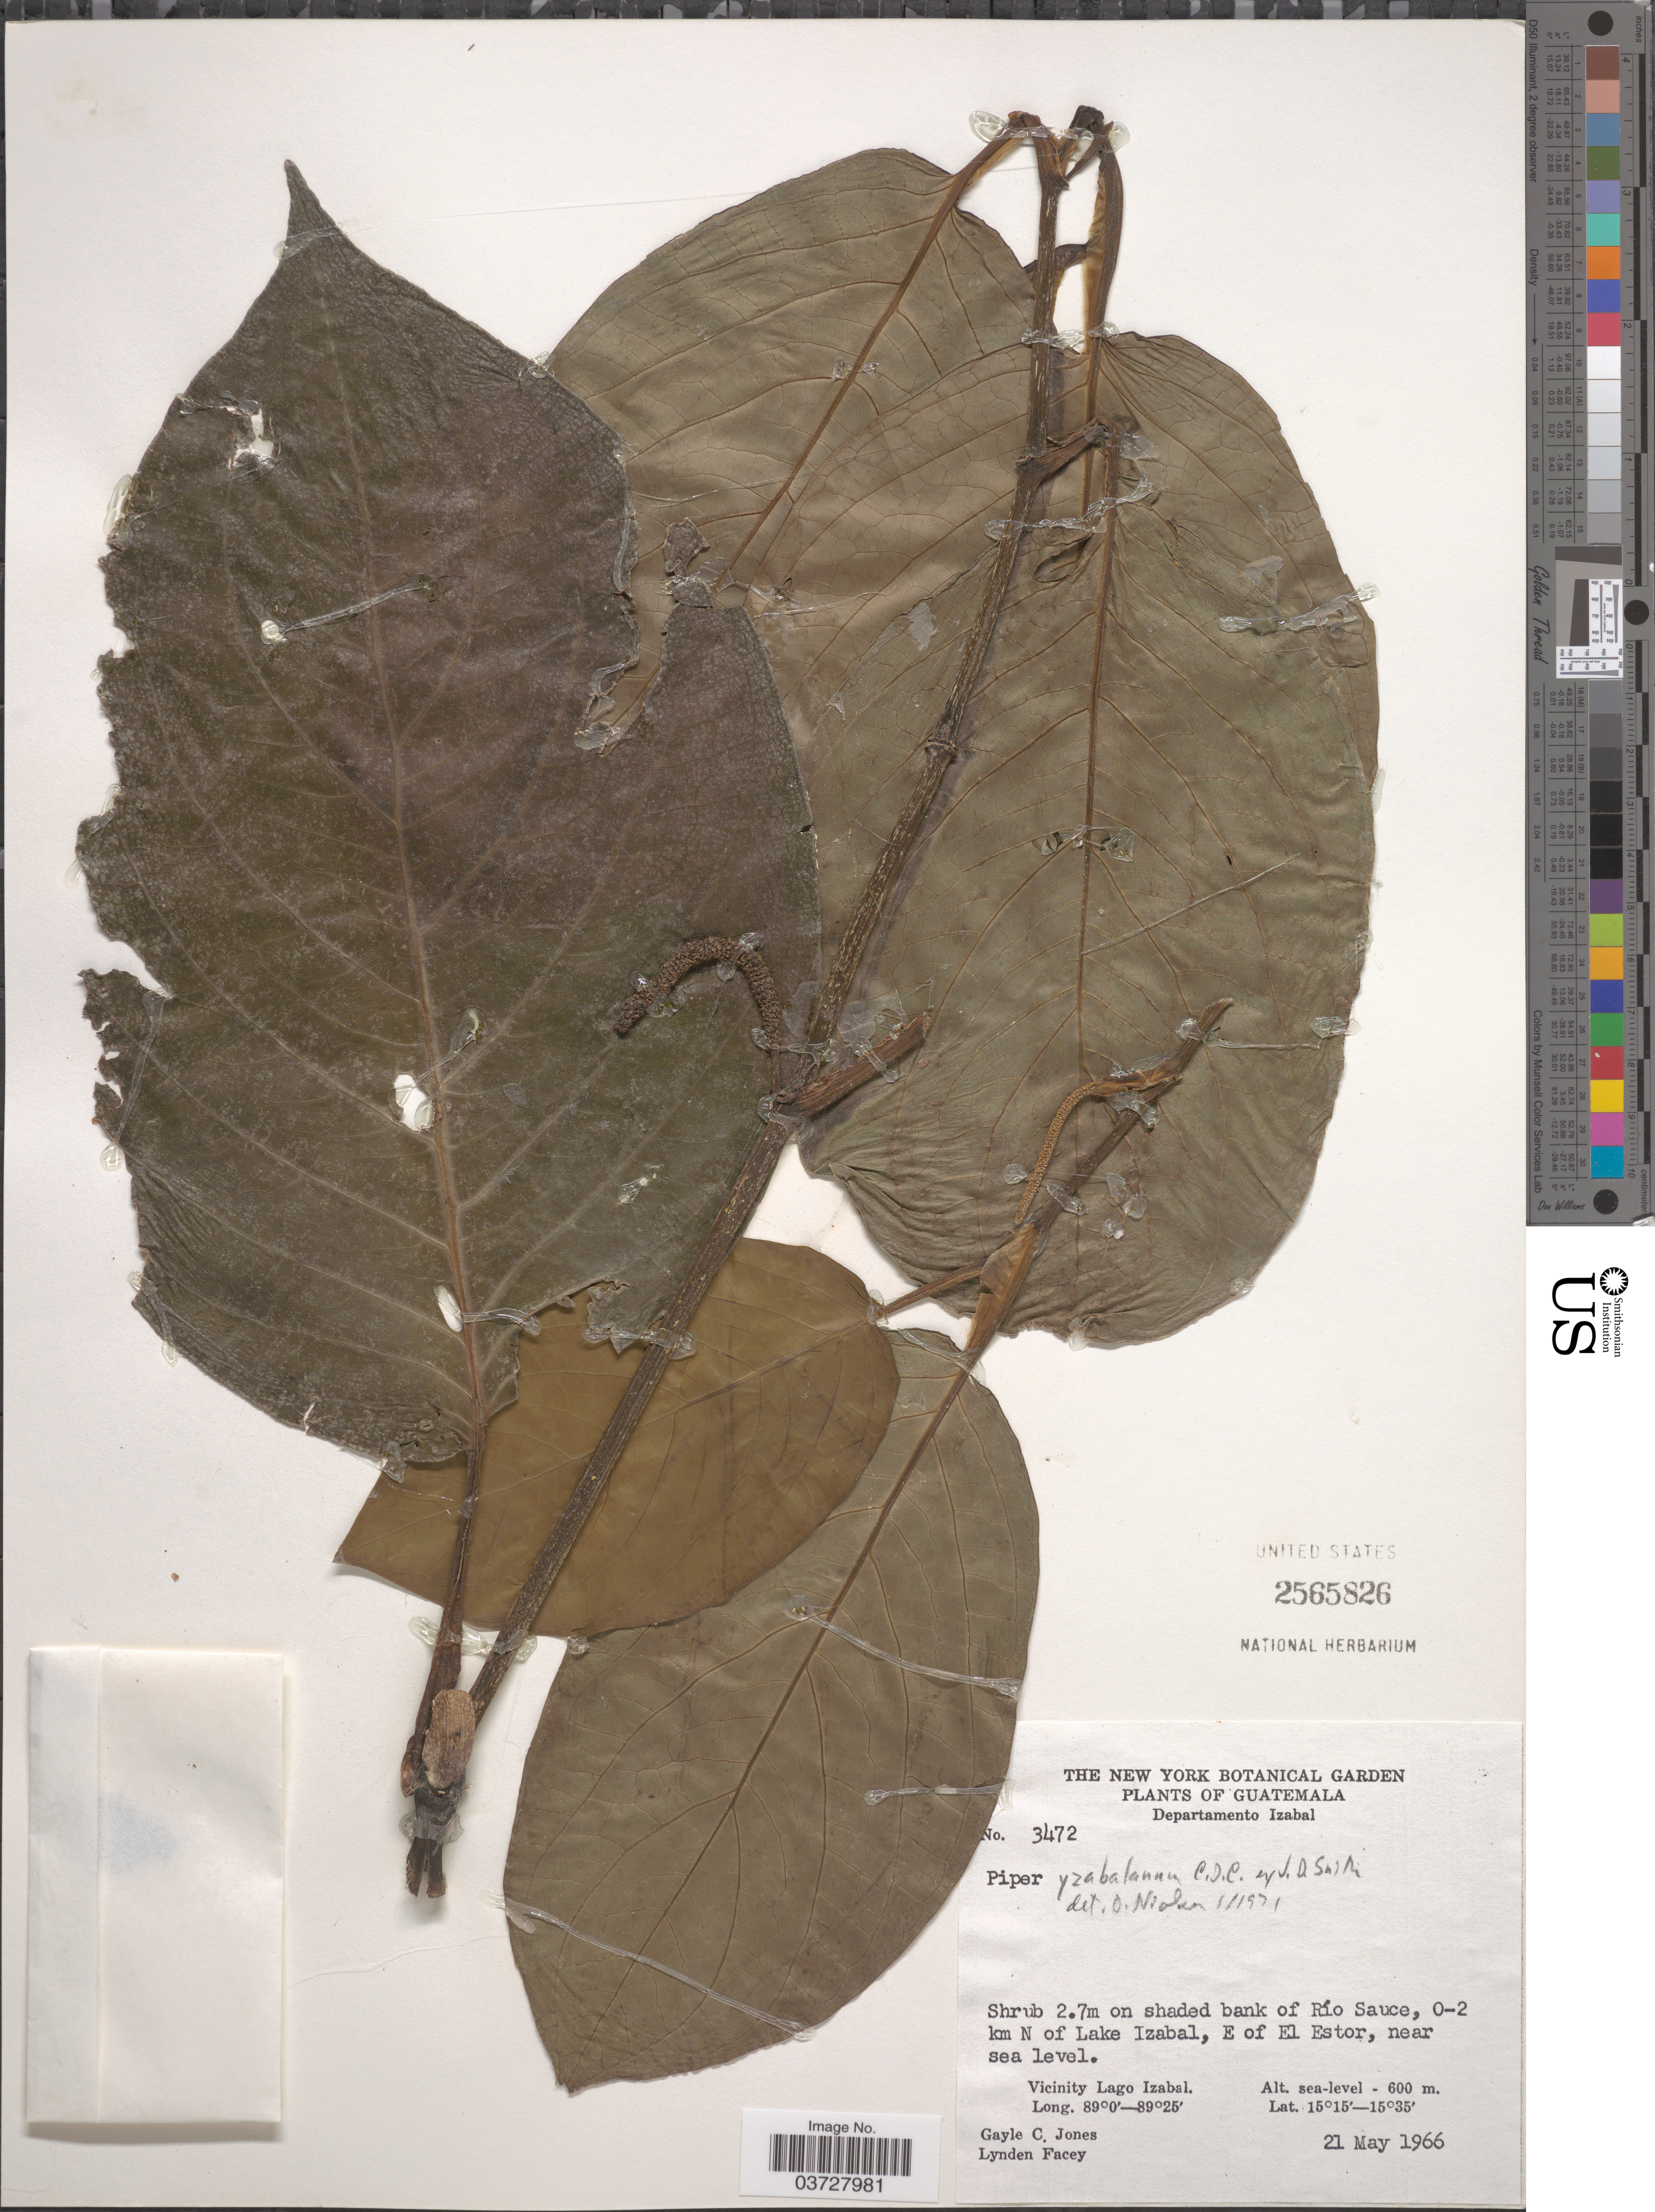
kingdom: Plantae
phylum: Tracheophyta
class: Magnoliopsida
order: Piperales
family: Piperaceae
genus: Piper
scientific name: Piper yzabalanum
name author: C. DC.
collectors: G. C. Jones & L. Facey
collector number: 3472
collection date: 1966-05-21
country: Guatemala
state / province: Izabal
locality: Departamento Izabal. On shaded bank of Río Sauce, 0-2 km N of Lake Izabal, E of El Estor. Vicinity Lago Izabal.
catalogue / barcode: US 2565826